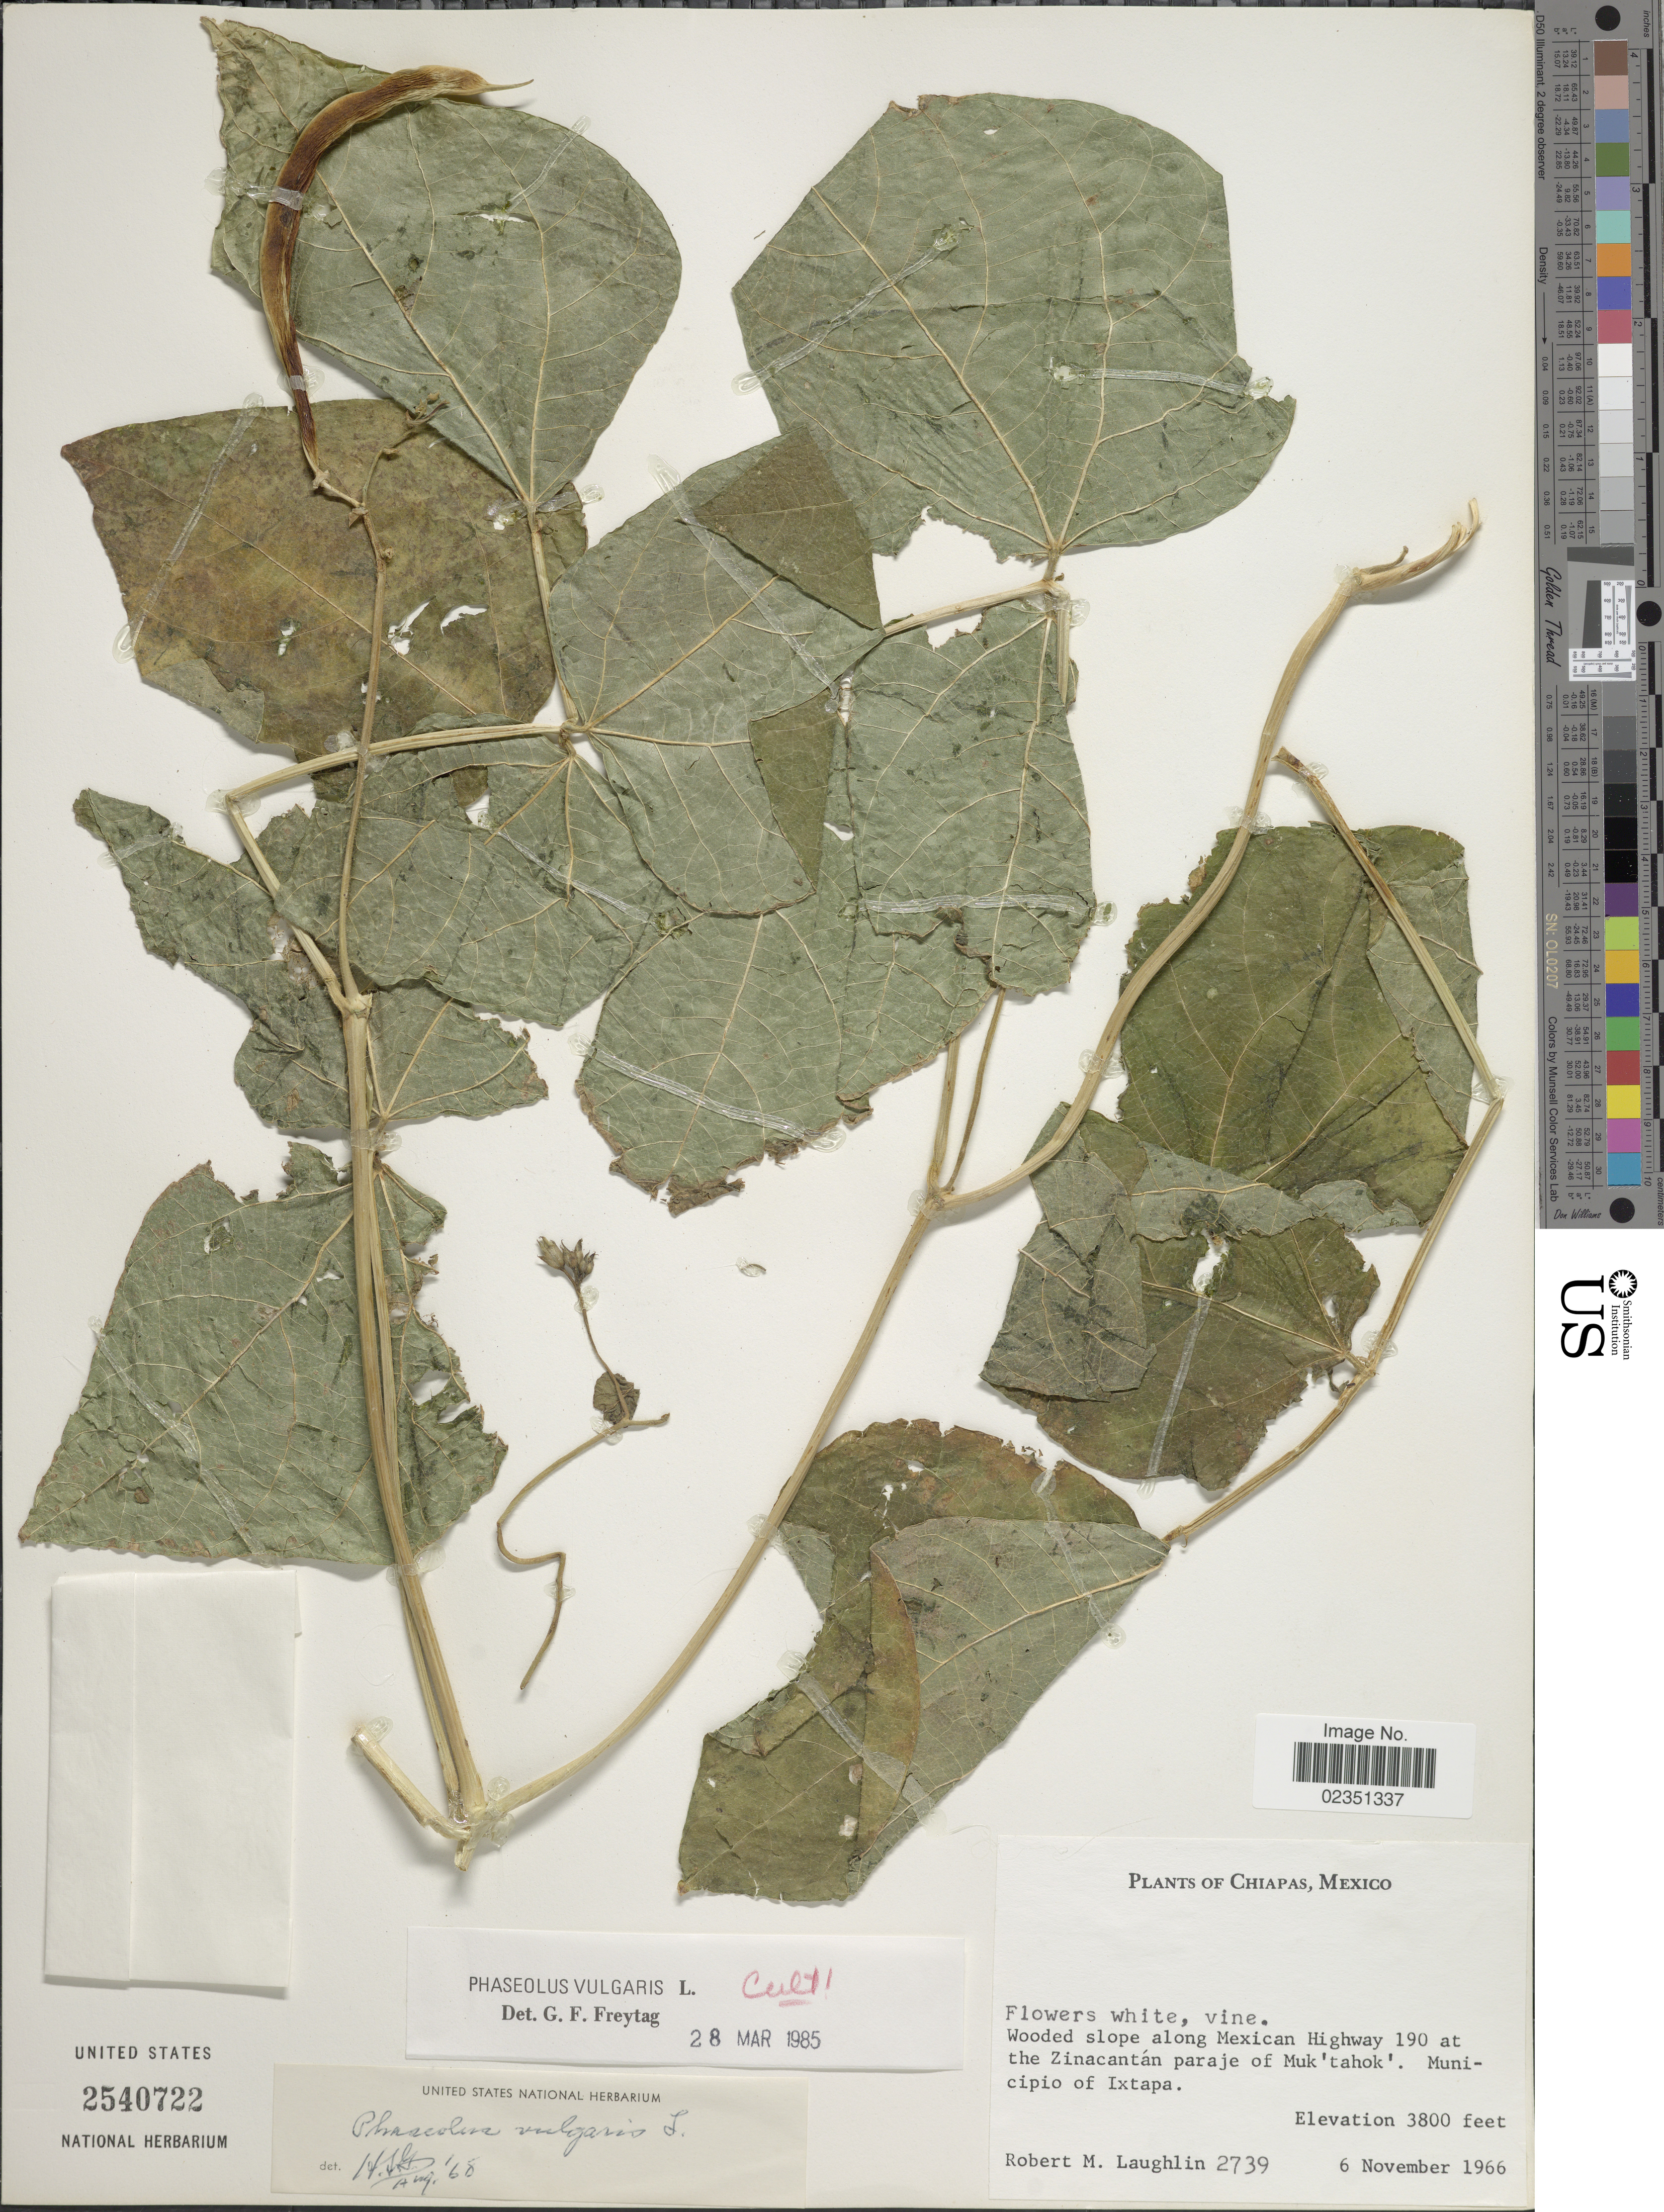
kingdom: Plantae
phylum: Tracheophyta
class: Magnoliopsida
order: Fabales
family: Fabaceae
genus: Phaseolus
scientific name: Phaseolus vulgaris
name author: L.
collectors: R. M. Laughlin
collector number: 2739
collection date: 1966-11-06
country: Mexico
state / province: Chiapas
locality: Wooded slope along Mexican Highway 190 at the Zinacantan paraje of Muk'tahok. Municipio of Ixtapa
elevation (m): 1158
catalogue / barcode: US 2540722